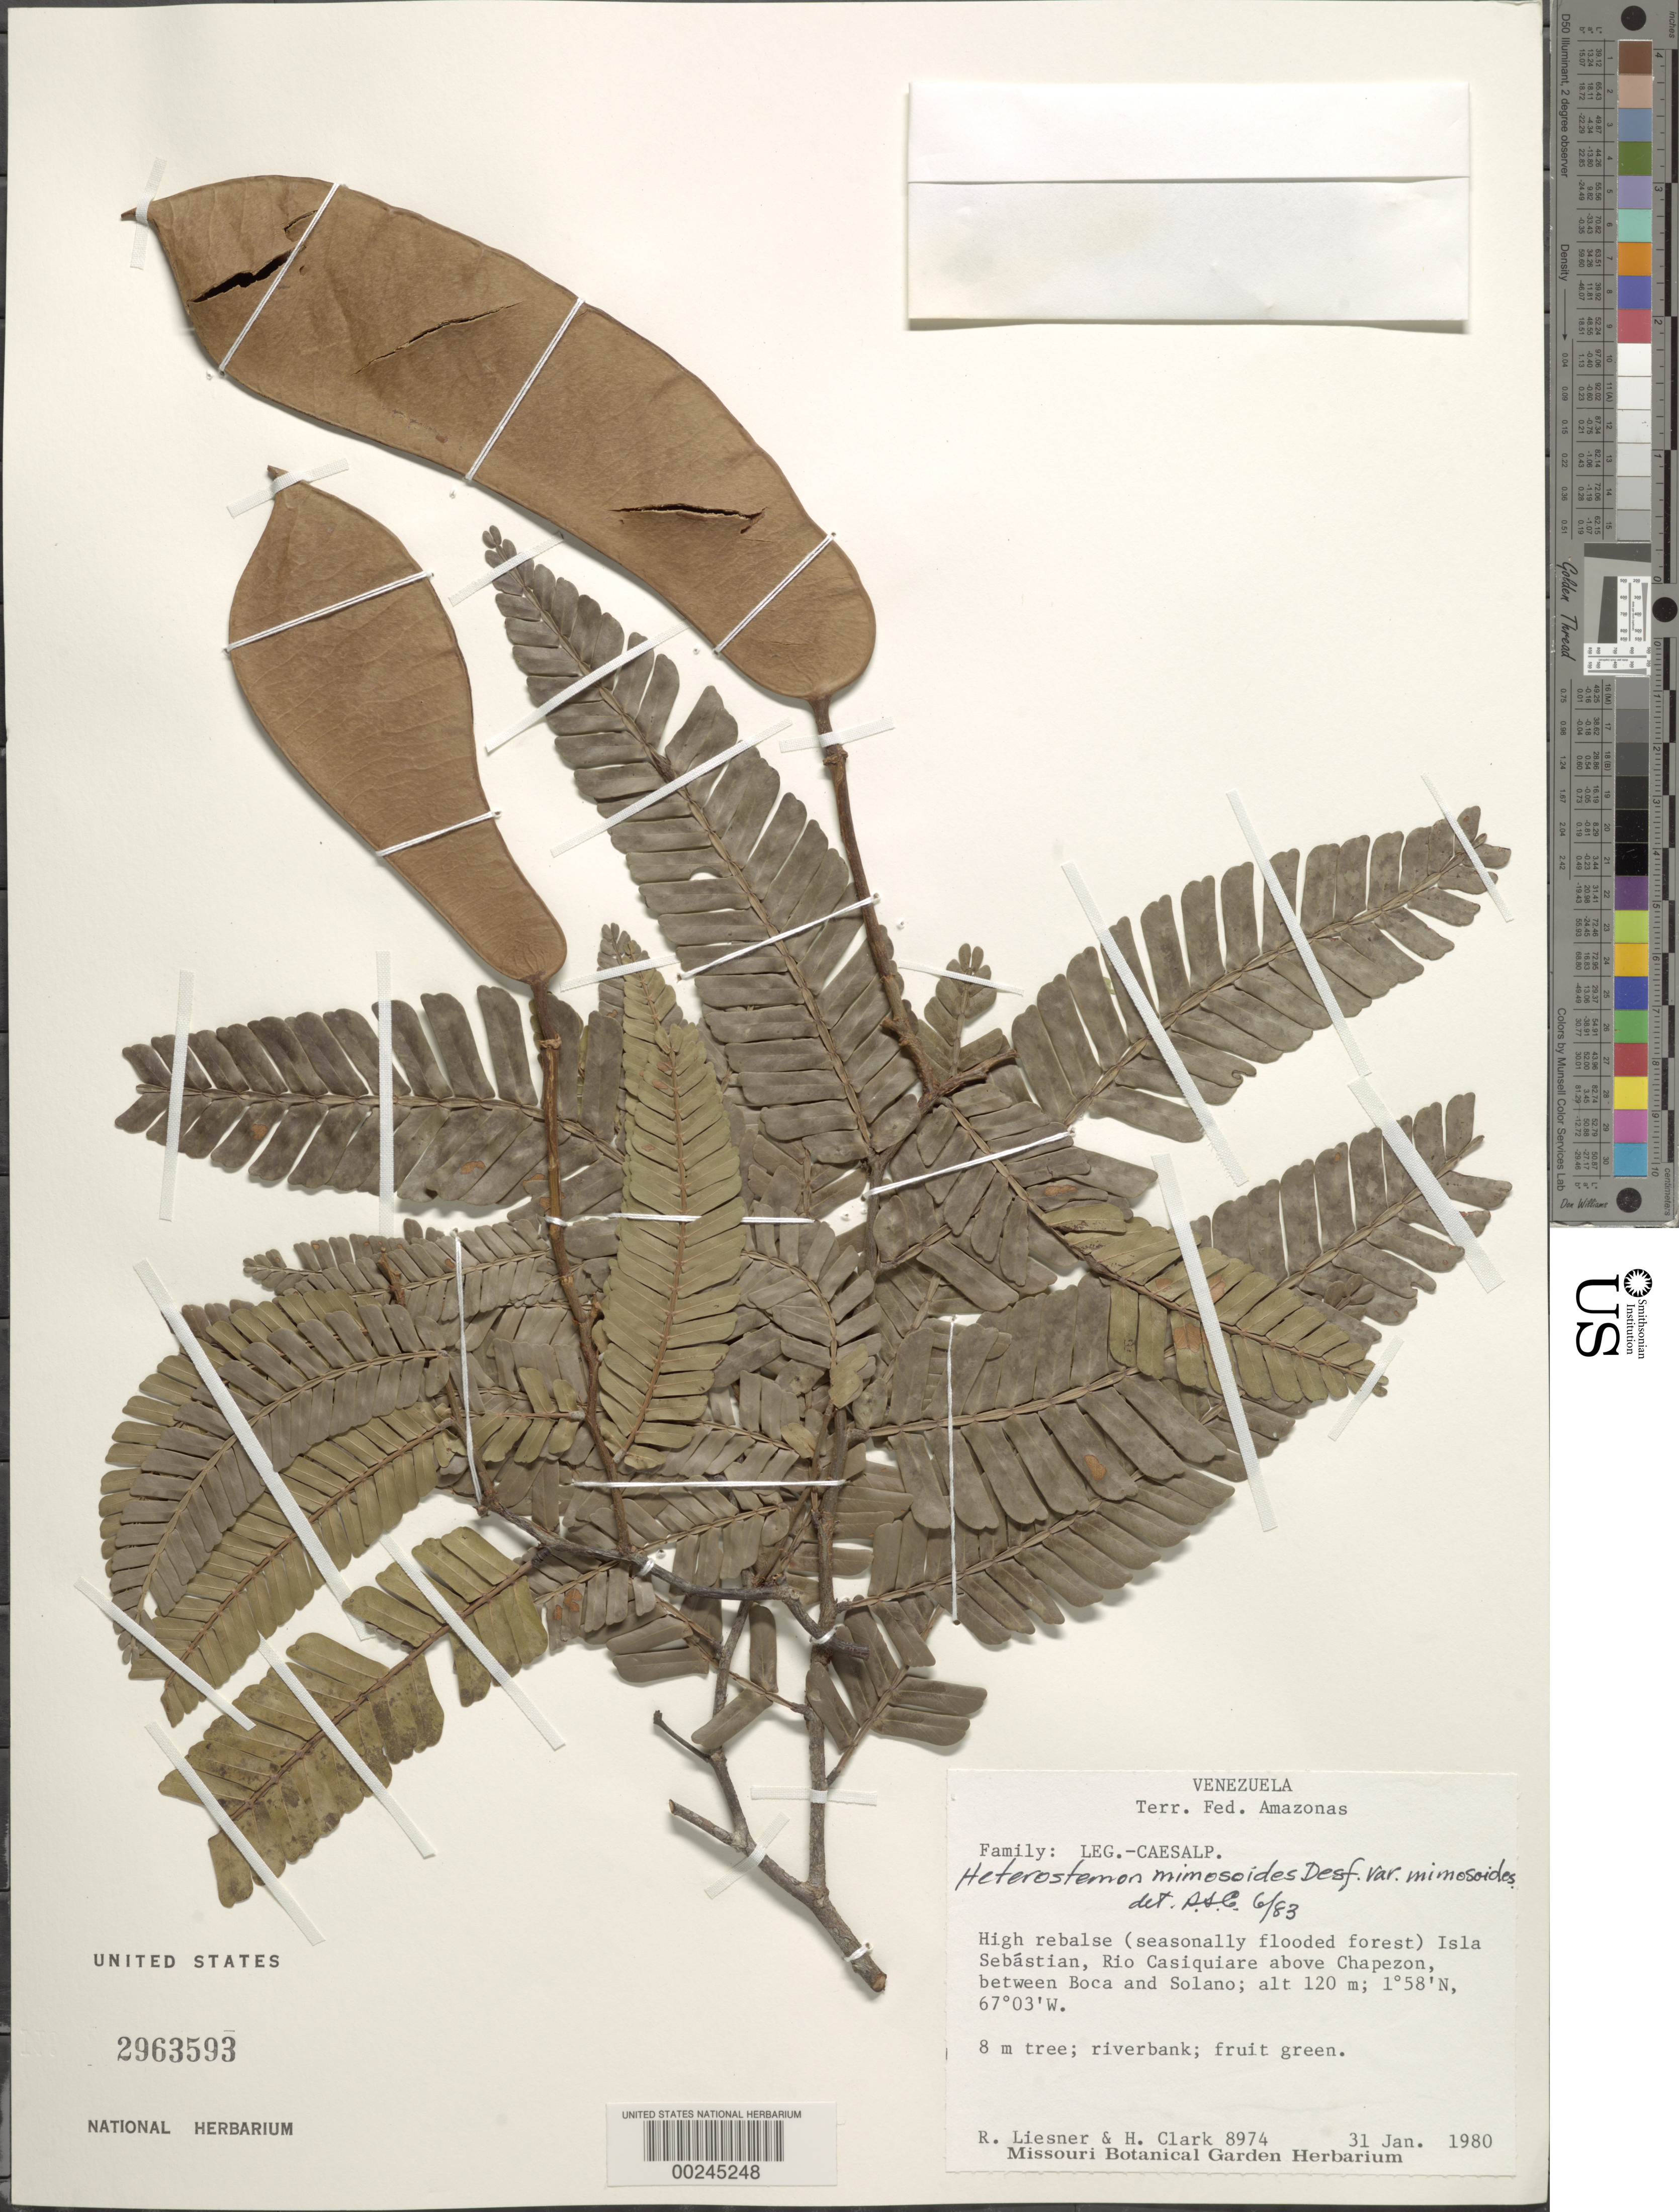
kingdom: Plantae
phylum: Tracheophyta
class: Magnoliopsida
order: Fabales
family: Fabaceae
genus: Heterostemon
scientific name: Heterostemon mimosoides var. mimosoides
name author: Desf.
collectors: R. L. Liesner & H. L. Clark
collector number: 8974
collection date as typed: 31 Jan 1980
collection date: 1980-01-31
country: Venezuela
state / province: Amazonas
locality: Isla sebastian, rio casiquiare above chapezon, between boca and solano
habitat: Riverbank; high rebalse (seasonally flooded forest)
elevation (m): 120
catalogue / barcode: US 2963593